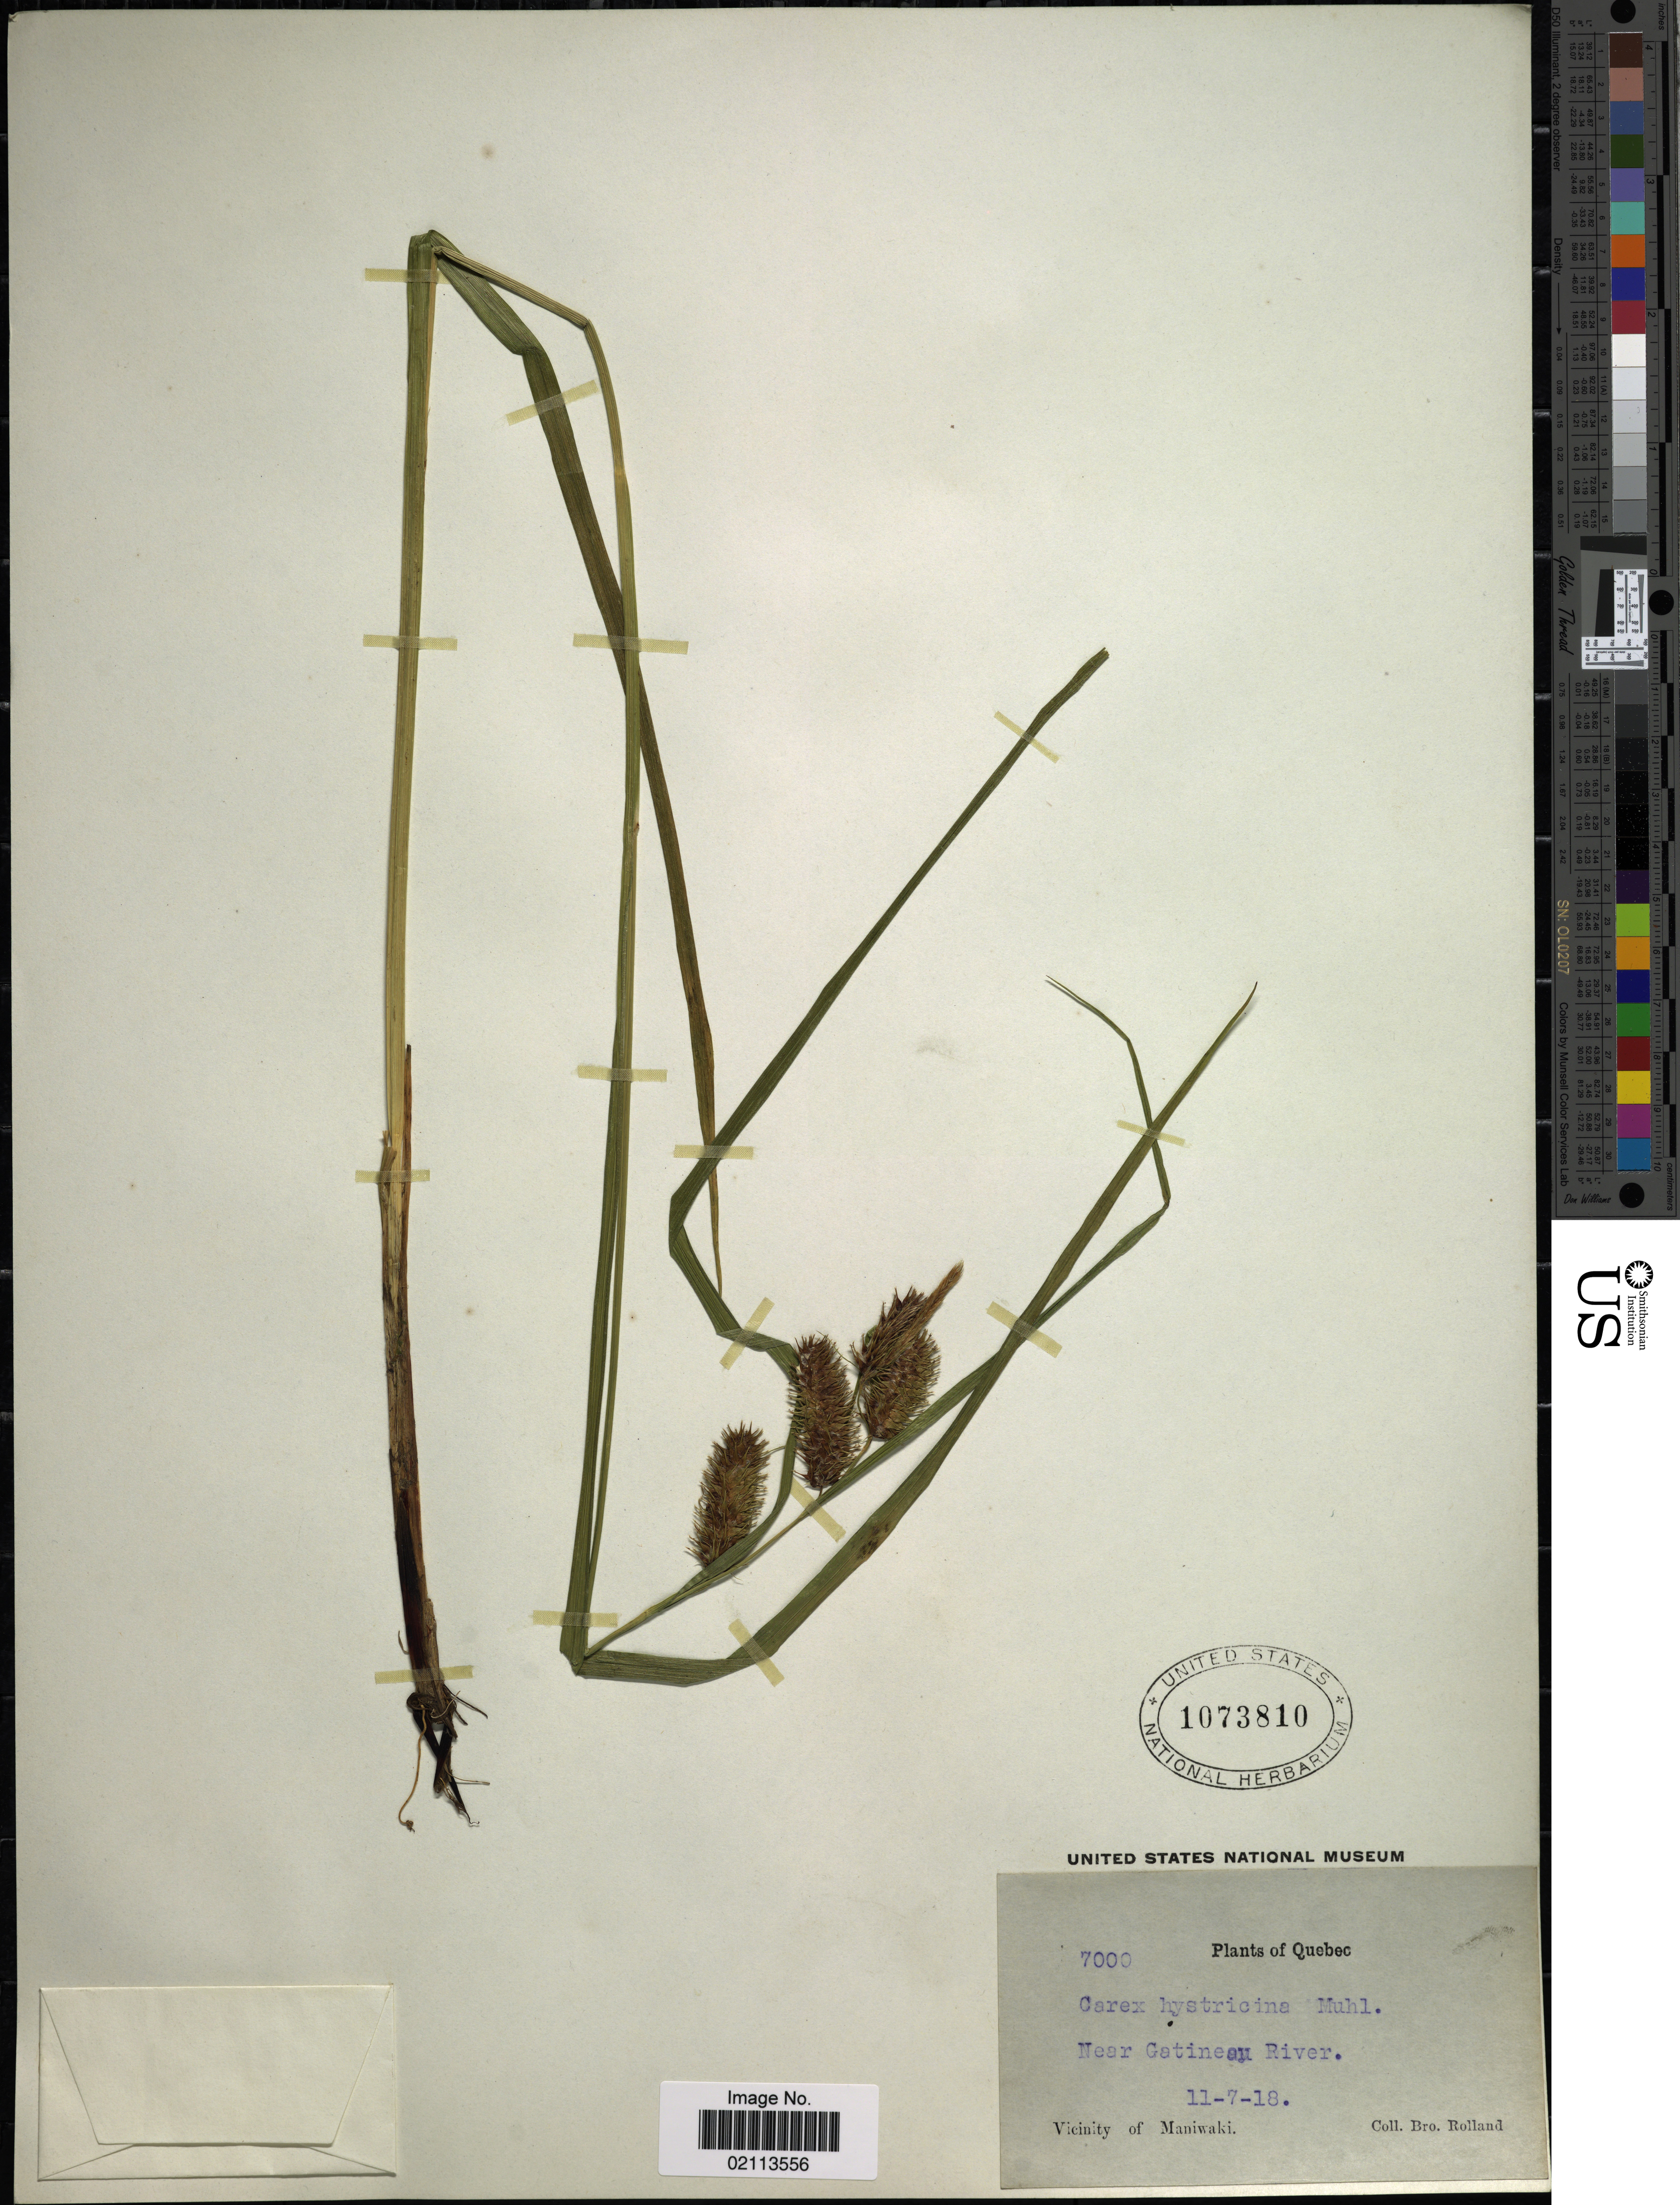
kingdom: Plantae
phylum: Tracheophyta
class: Liliopsida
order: Poales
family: Cyperaceae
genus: Carex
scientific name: Carex hystericina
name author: Muhl. ex Willd.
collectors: B. Rolland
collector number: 7000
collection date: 1918-07-11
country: Canada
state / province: Quebec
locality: Near Gatineau River, Vicinity of Maniwaki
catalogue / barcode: US 1073810